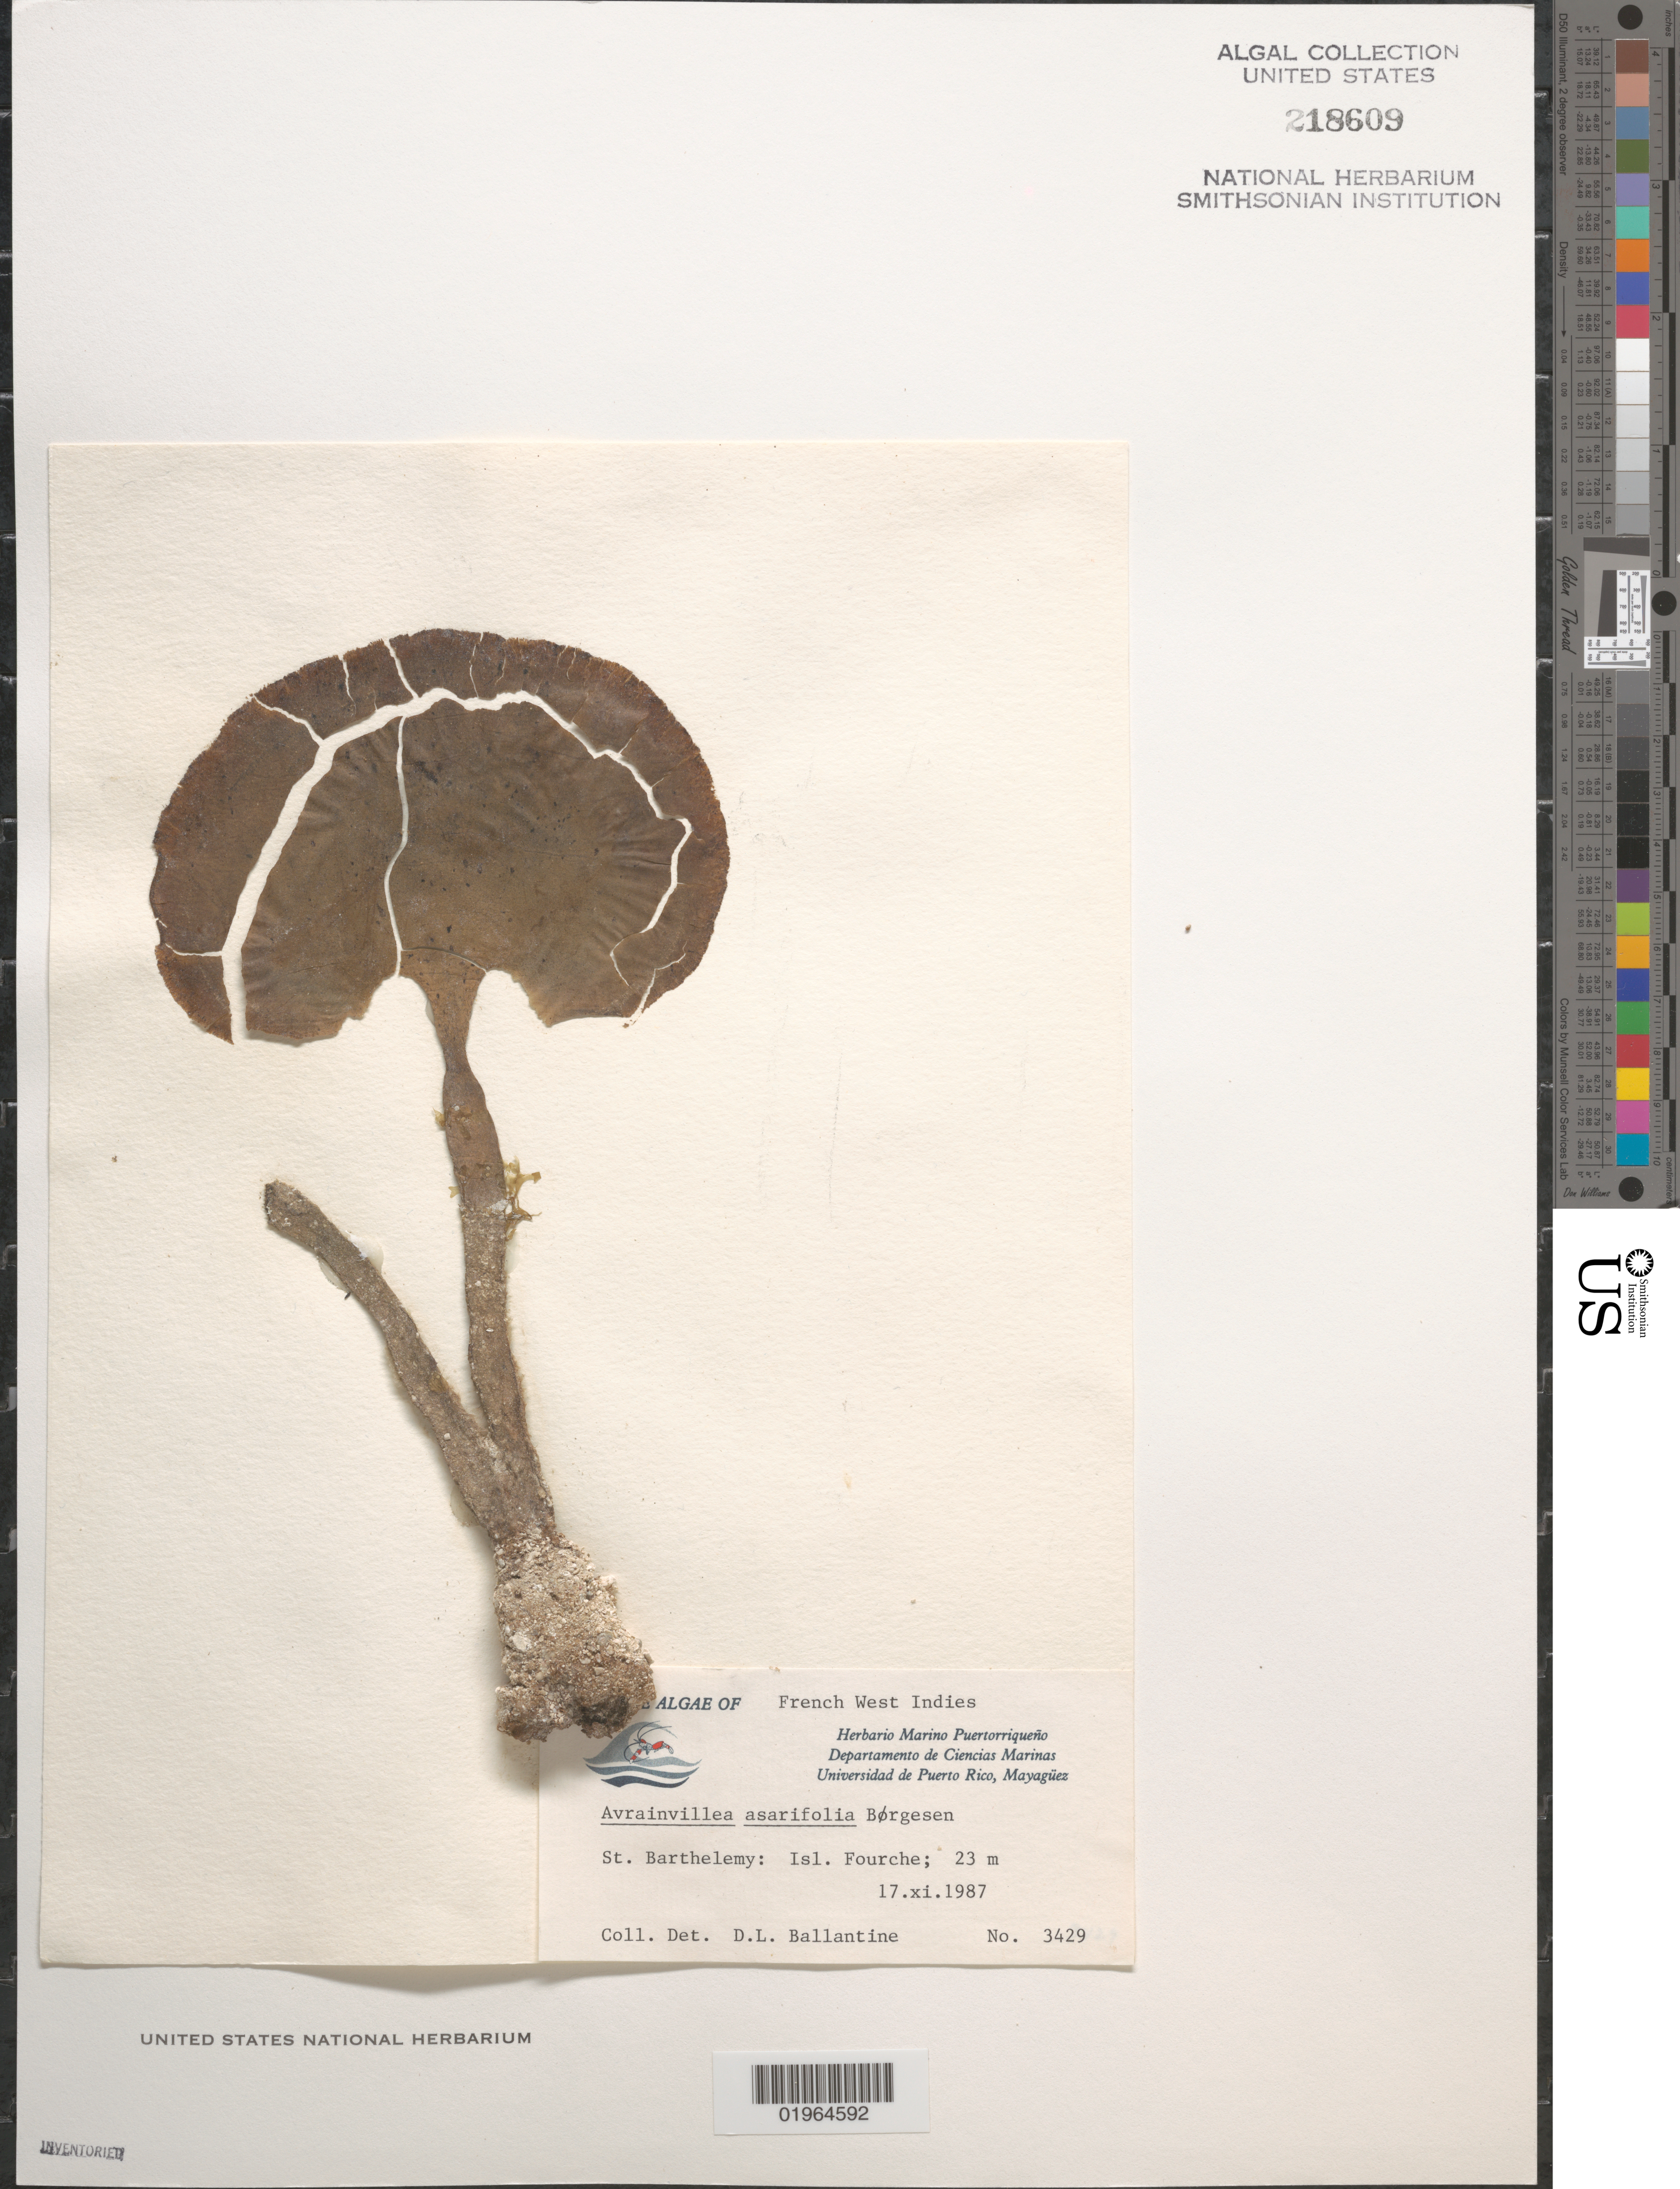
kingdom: Plantae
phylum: Chlorophyta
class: Ulvophyceae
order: Bryopsidales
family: Dichotomosiphonaceae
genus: Avrainvillea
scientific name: Avrainvillea asarifolia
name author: Børgesen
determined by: Ballantine, D. L.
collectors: D.L. Ballantine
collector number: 3429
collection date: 1987-11-17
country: Saint Barthélemy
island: Ile Fourche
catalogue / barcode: US 218609